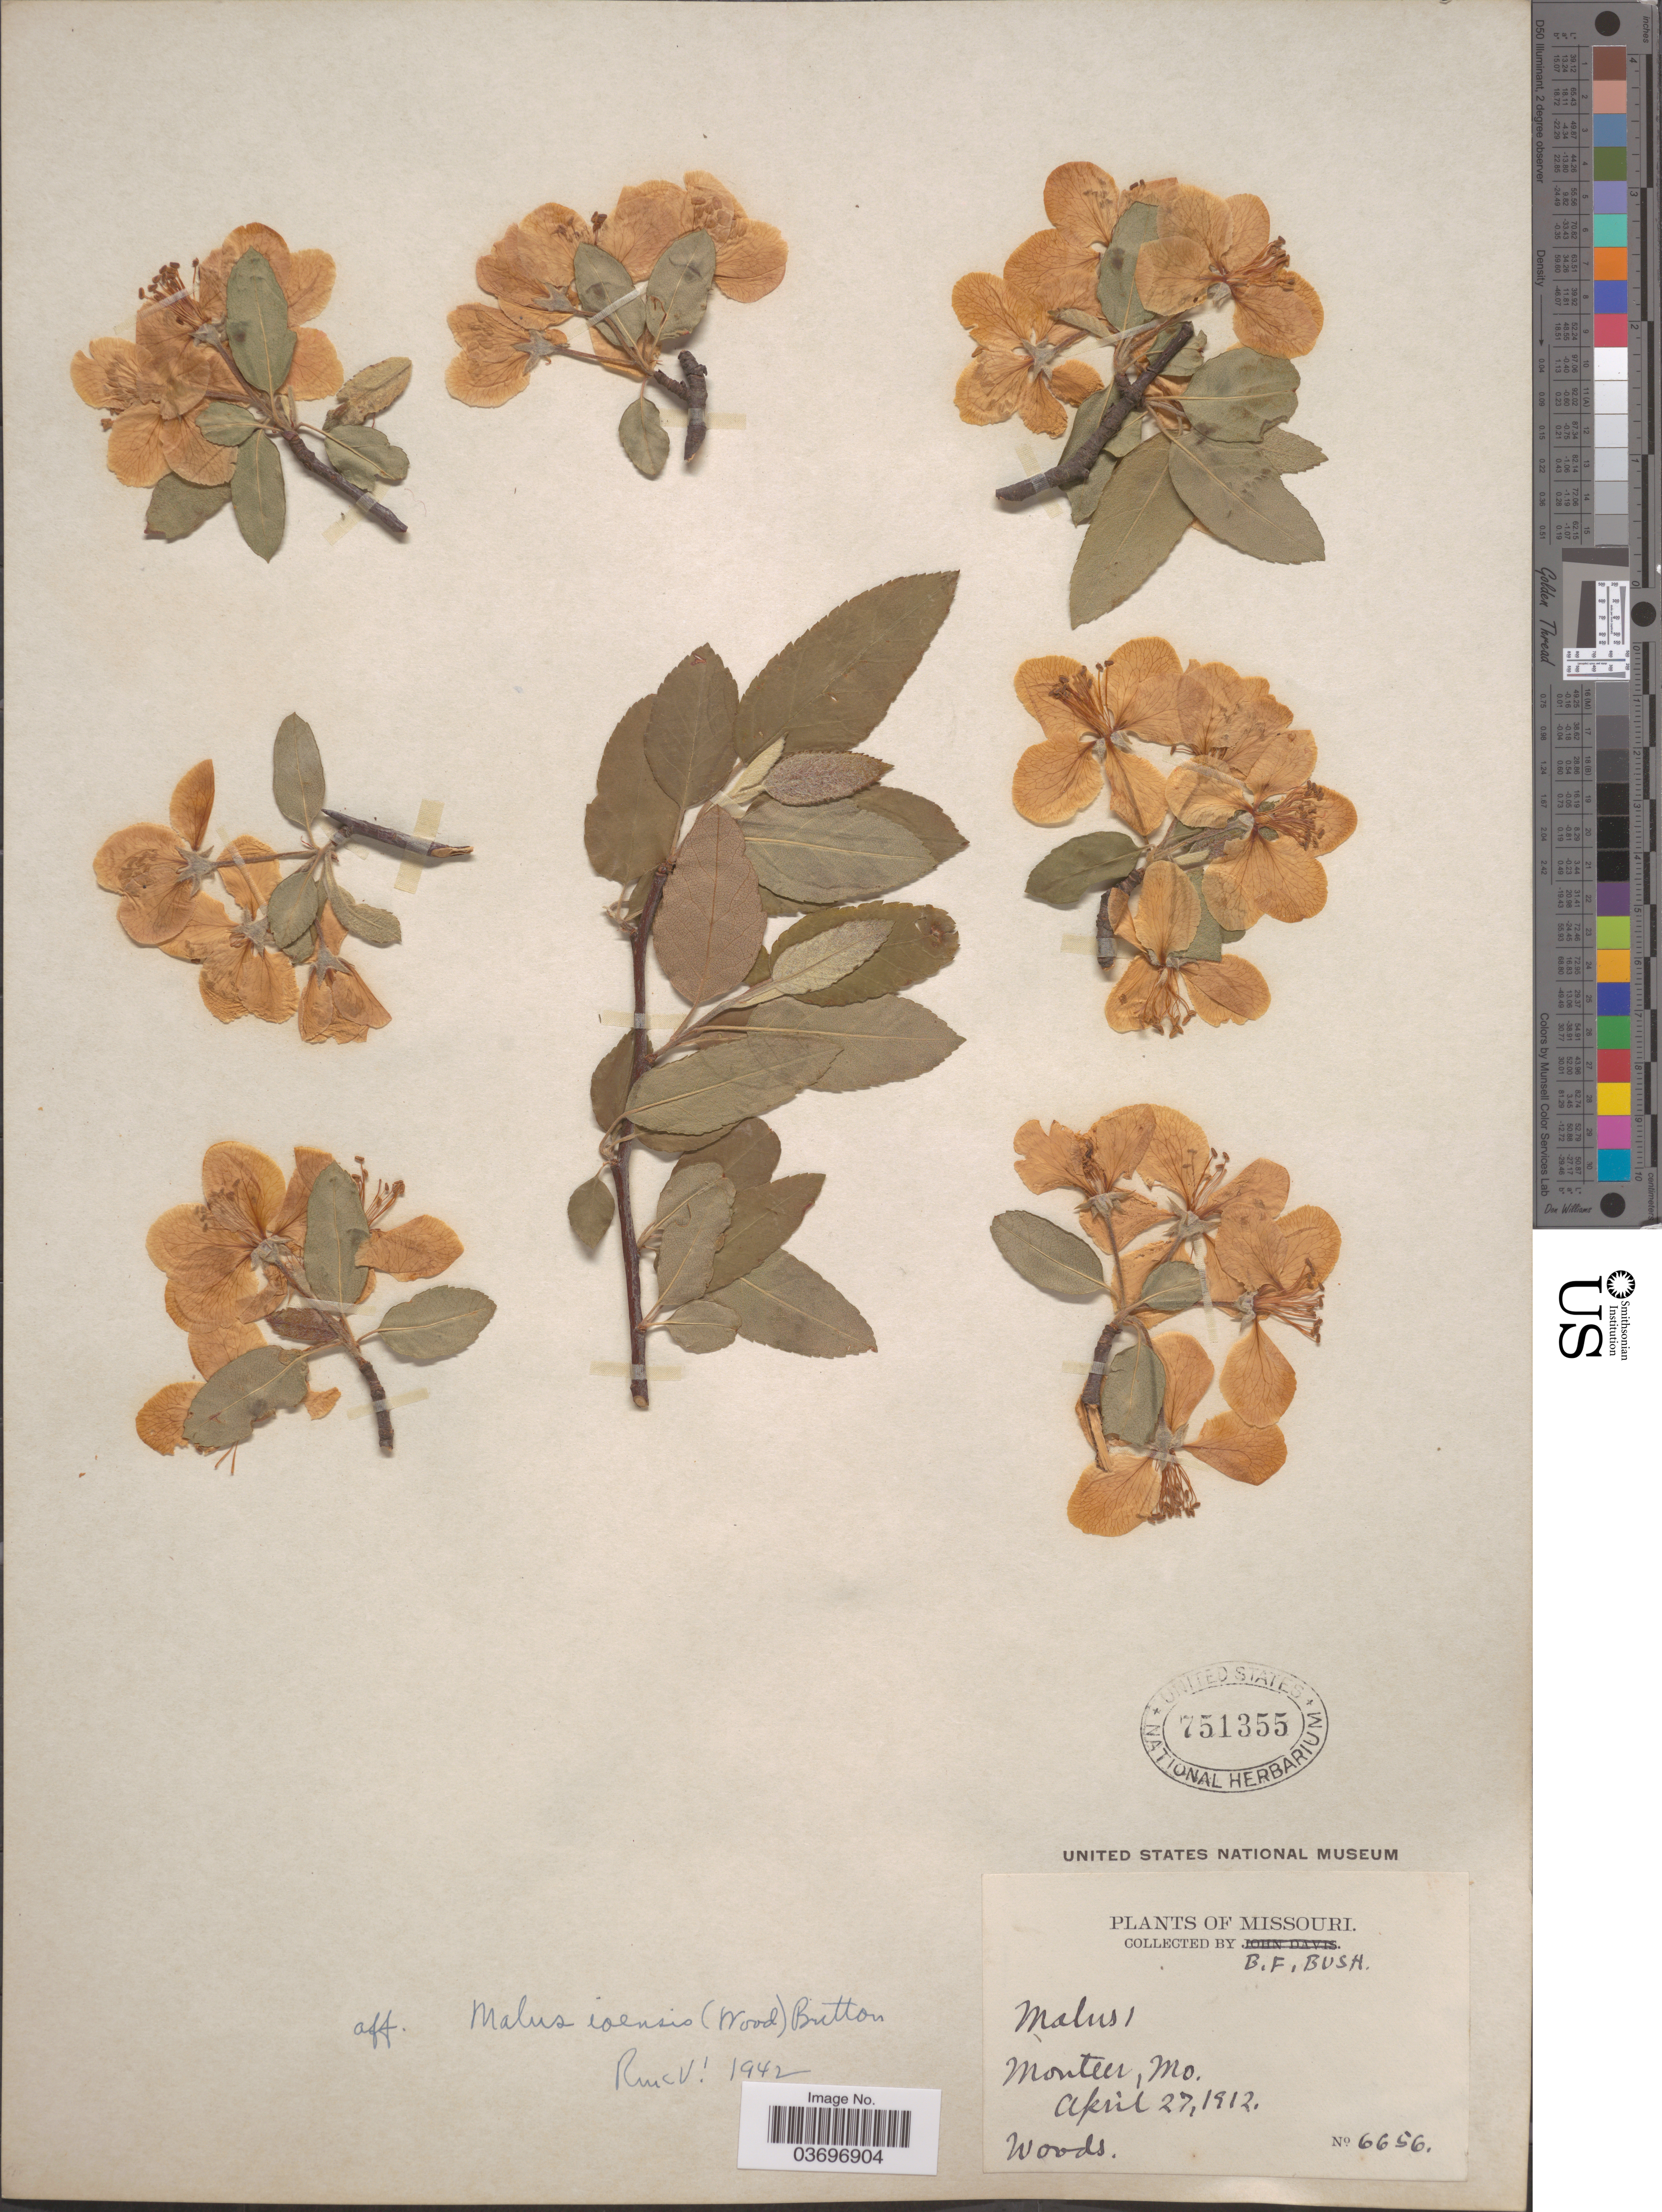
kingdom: Plantae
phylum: Tracheophyta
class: Magnoliopsida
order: Rosales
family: Rosaceae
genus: Malus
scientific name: Malus ioensis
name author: (Alph. Wood) Britton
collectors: B. F. Bush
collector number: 6656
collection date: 1912-04-27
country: United States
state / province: Missouri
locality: Monteer.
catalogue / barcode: US 751355